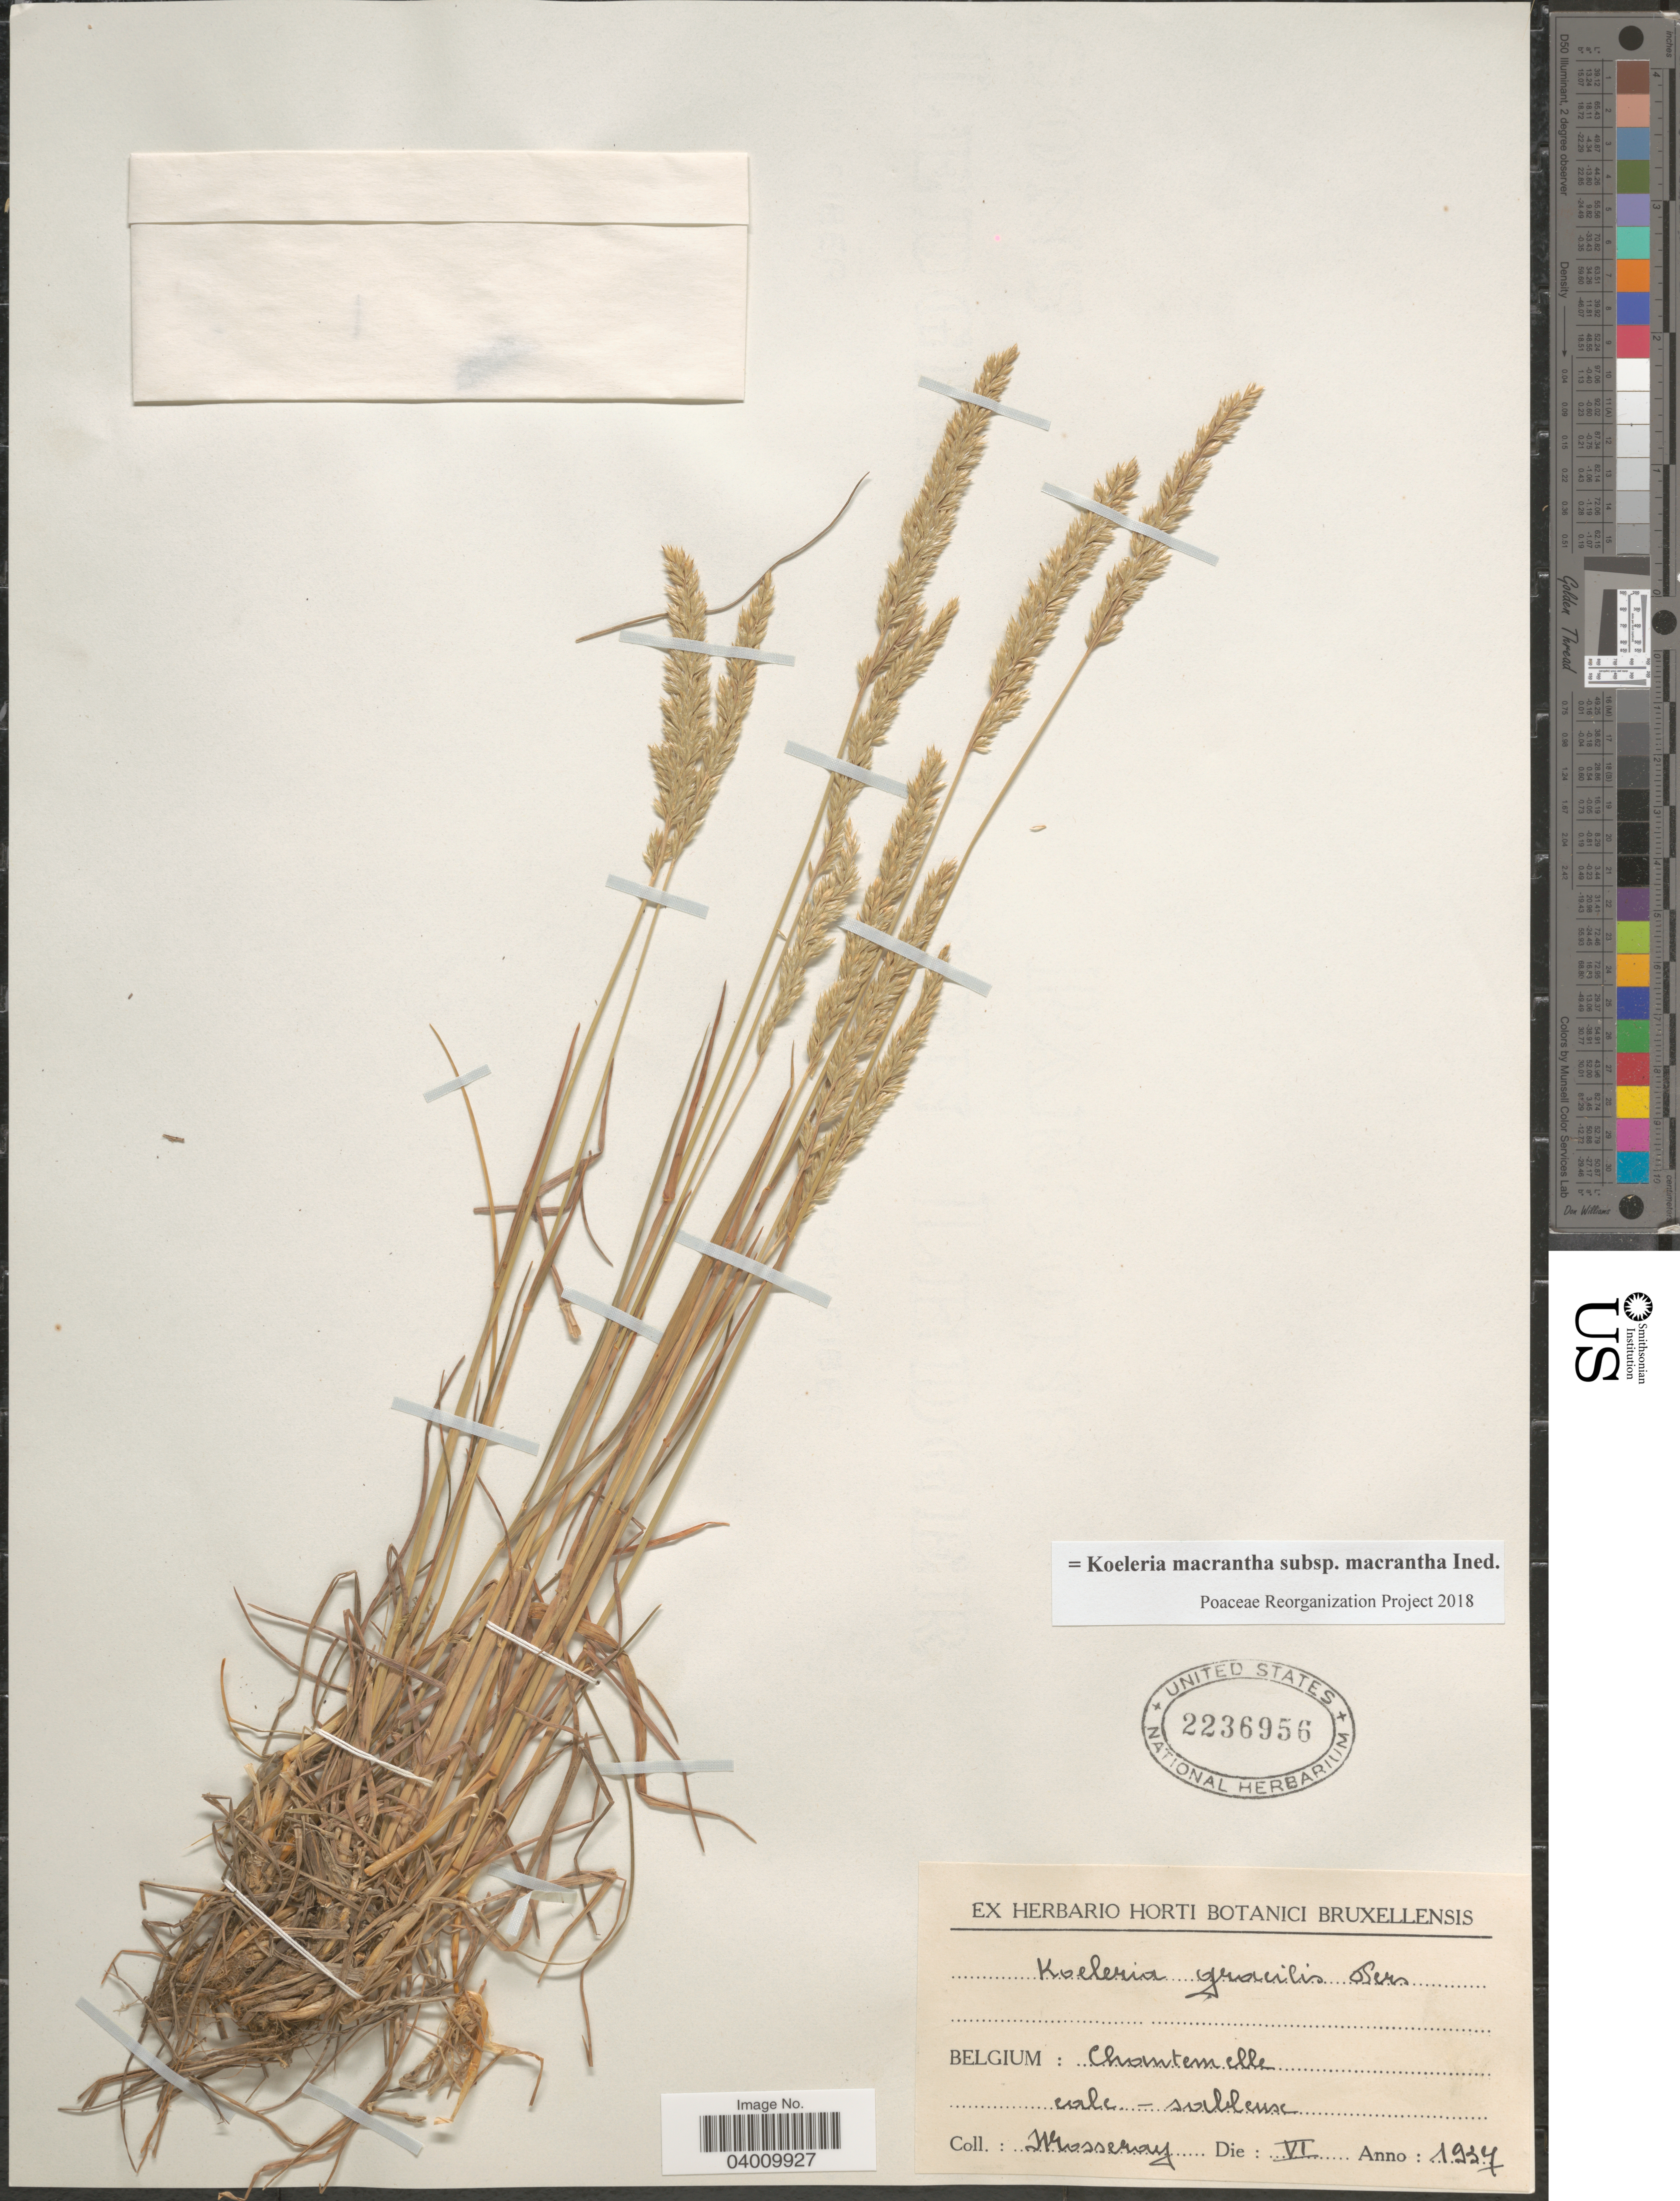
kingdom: Plantae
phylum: Tracheophyta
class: Liliopsida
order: Poales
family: Poaceae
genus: Koeleria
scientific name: Koeleria macrantha subsp. macrantha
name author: (Ledeb.) Schult.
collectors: Mosseray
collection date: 1937-06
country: Belgium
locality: Chomtemelle. Calc. - sableuse.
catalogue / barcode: US 2236956